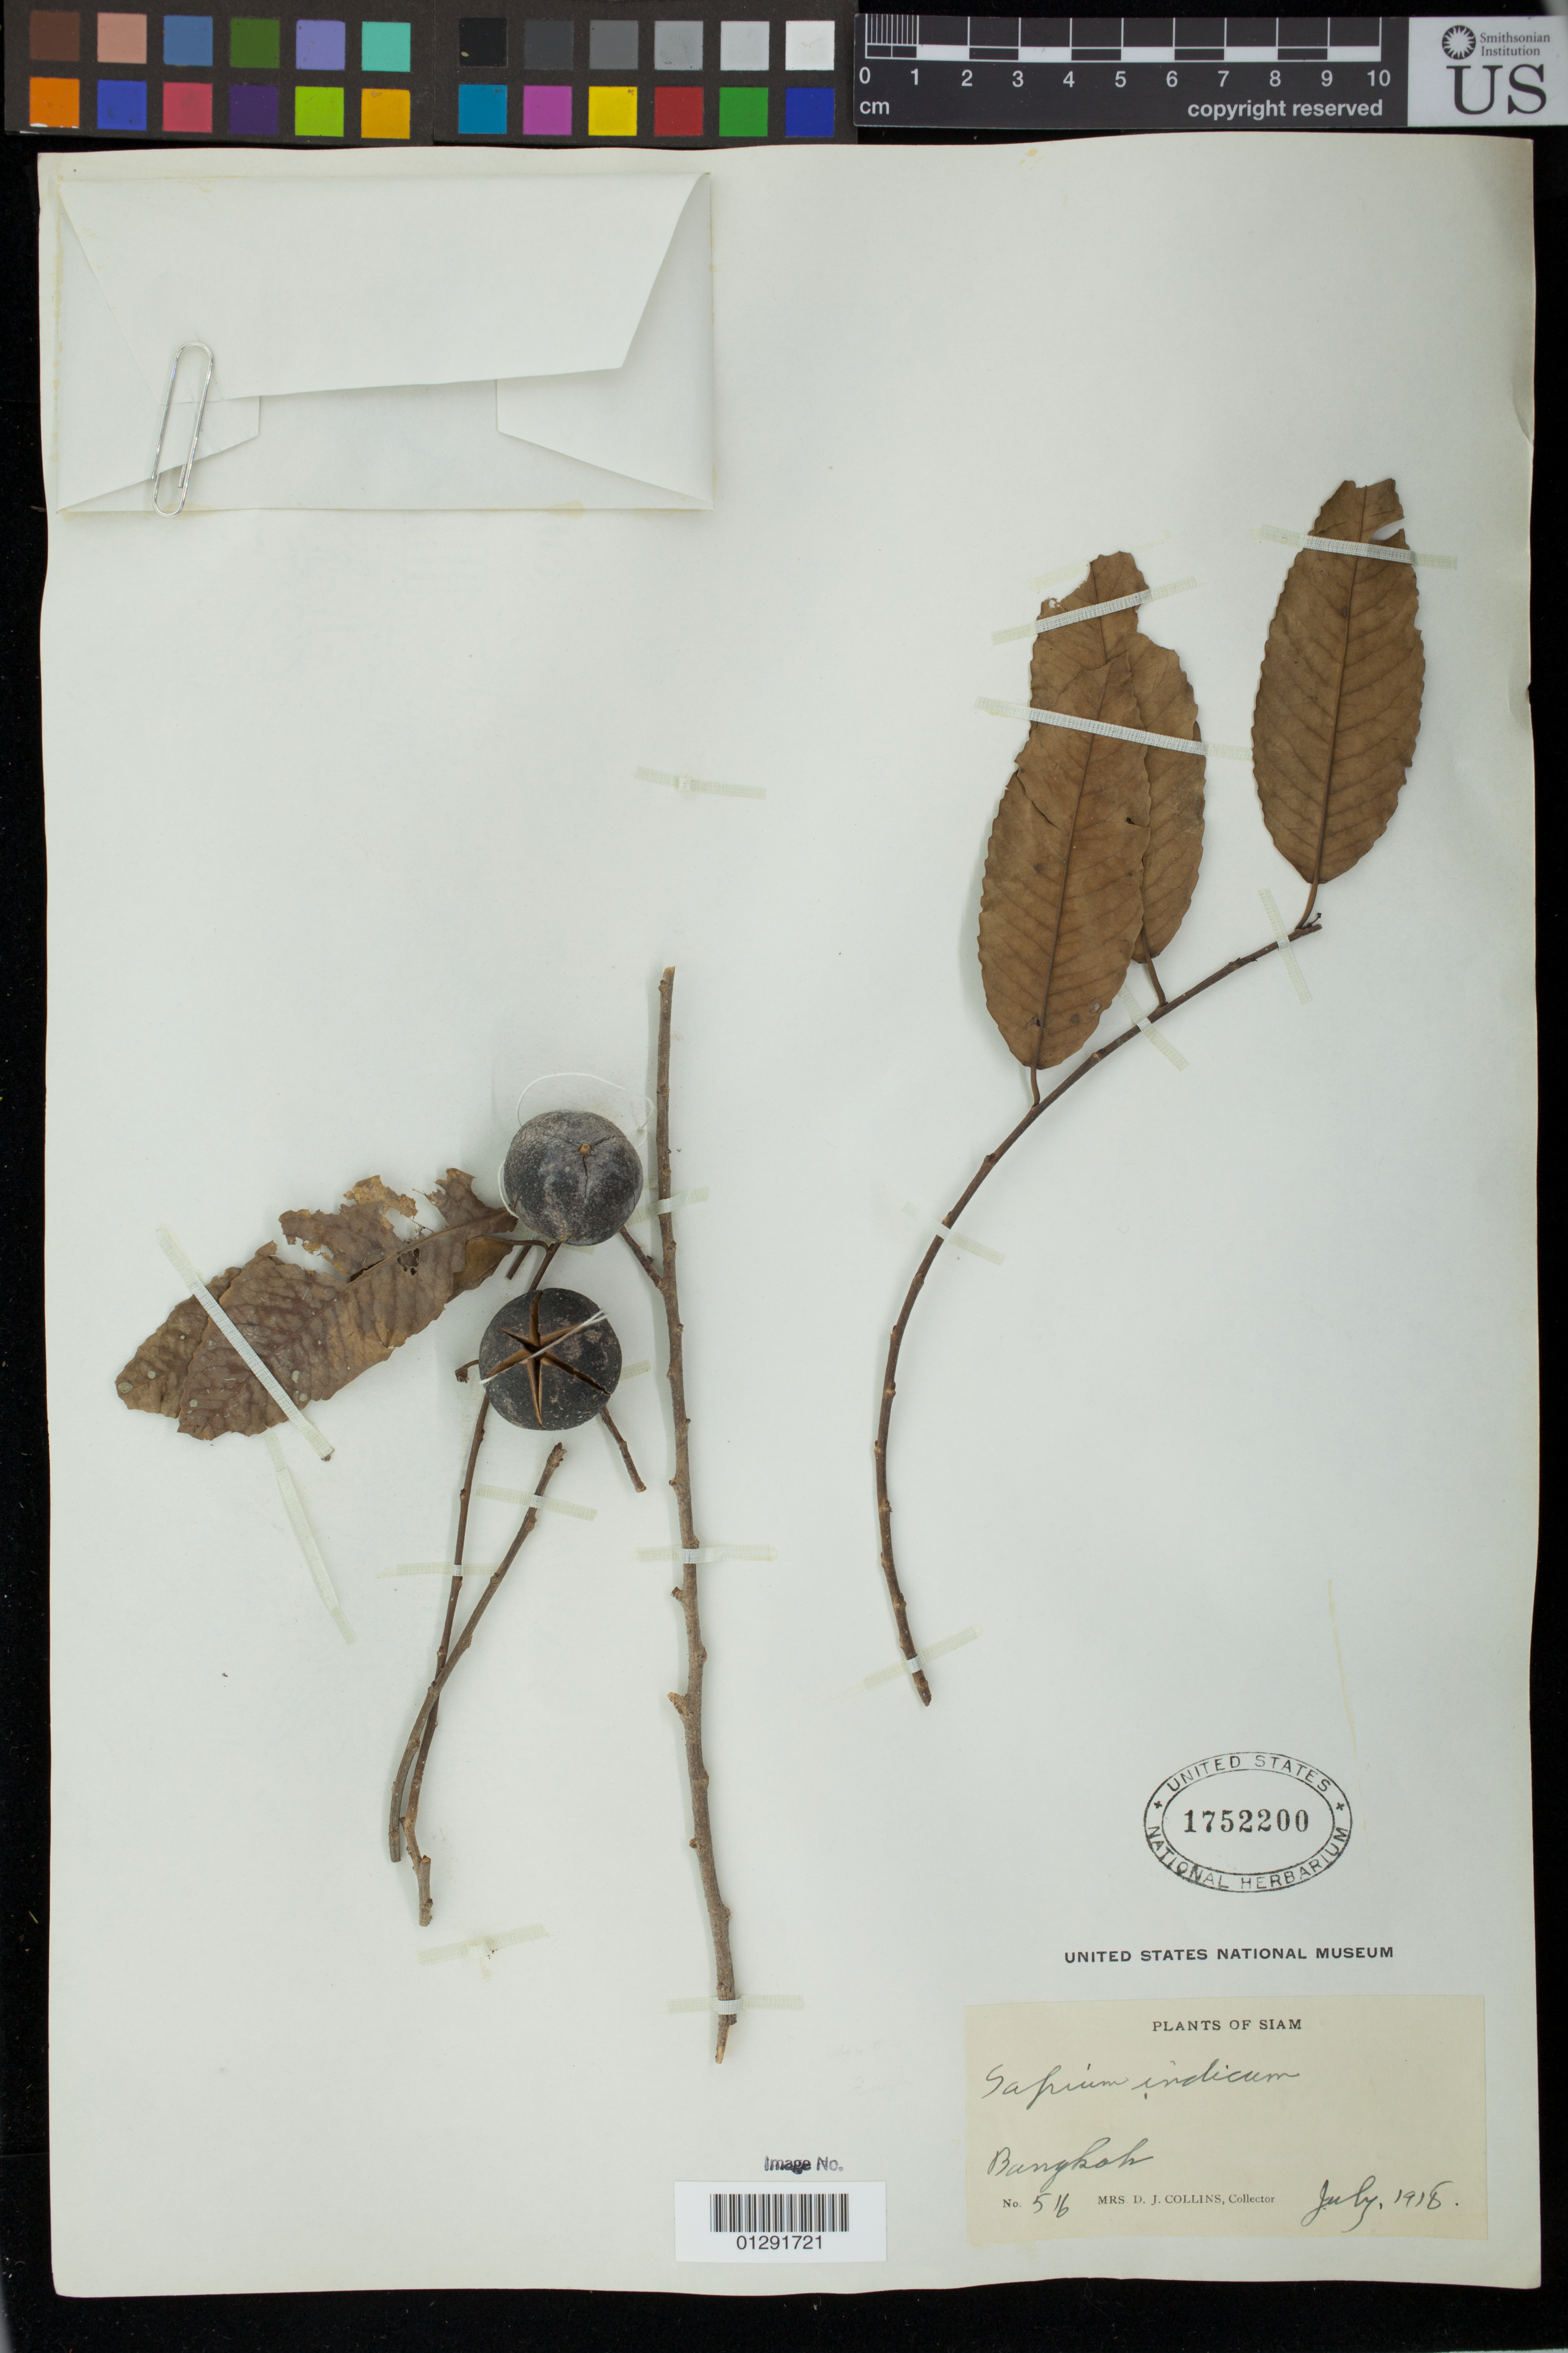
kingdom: Plantae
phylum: Tracheophyta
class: Magnoliopsida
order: Malpighiales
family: Euphorbiaceae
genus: Sapium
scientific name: Sapium indicum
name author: Willd.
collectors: Mrs. D. J. Collins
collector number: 516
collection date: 1918-07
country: Thailand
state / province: Bangkok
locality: Siam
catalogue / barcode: US 1752200